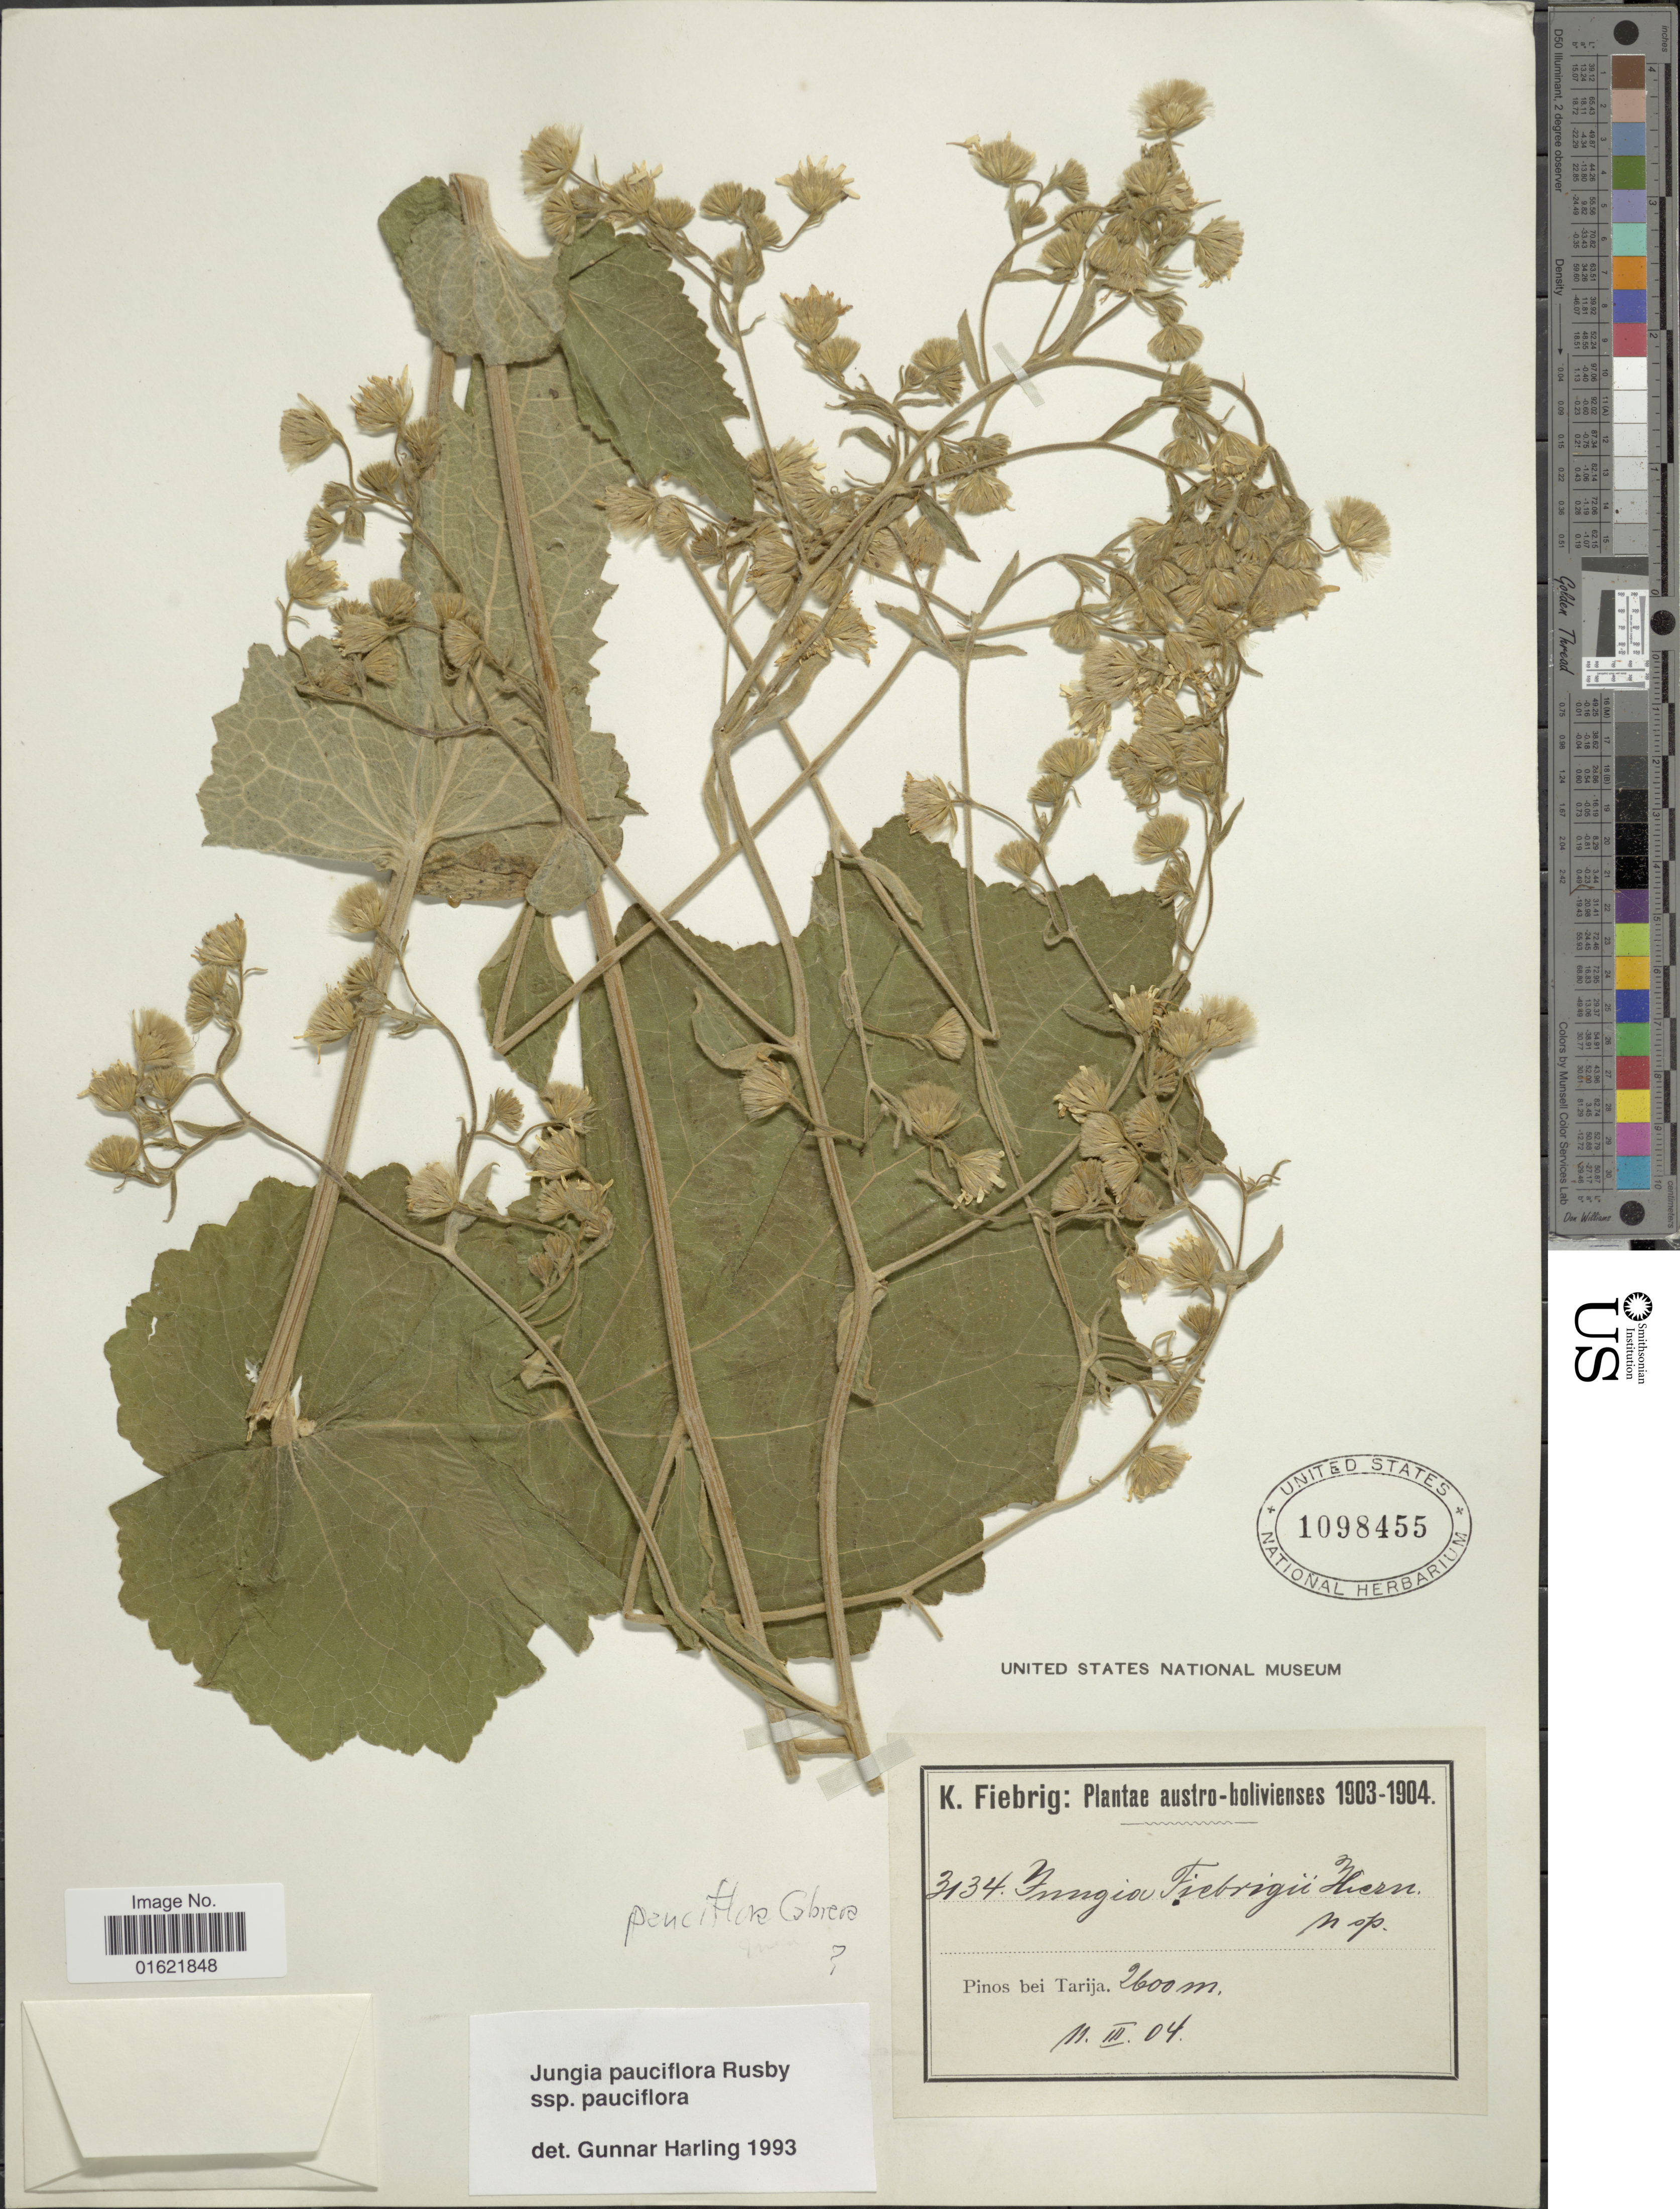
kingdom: Plantae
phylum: Tracheophyta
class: Magnoliopsida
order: Asterales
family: Asteraceae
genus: Jungia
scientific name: Jungia pauciflora subsp. pauciflora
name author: Rusby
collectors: K. Fiebrig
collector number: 3134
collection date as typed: Transcribed d/m/y: 11/3/4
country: Bolivia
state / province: Tarija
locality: Pinos bei Tarija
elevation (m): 2600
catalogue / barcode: US 1098455